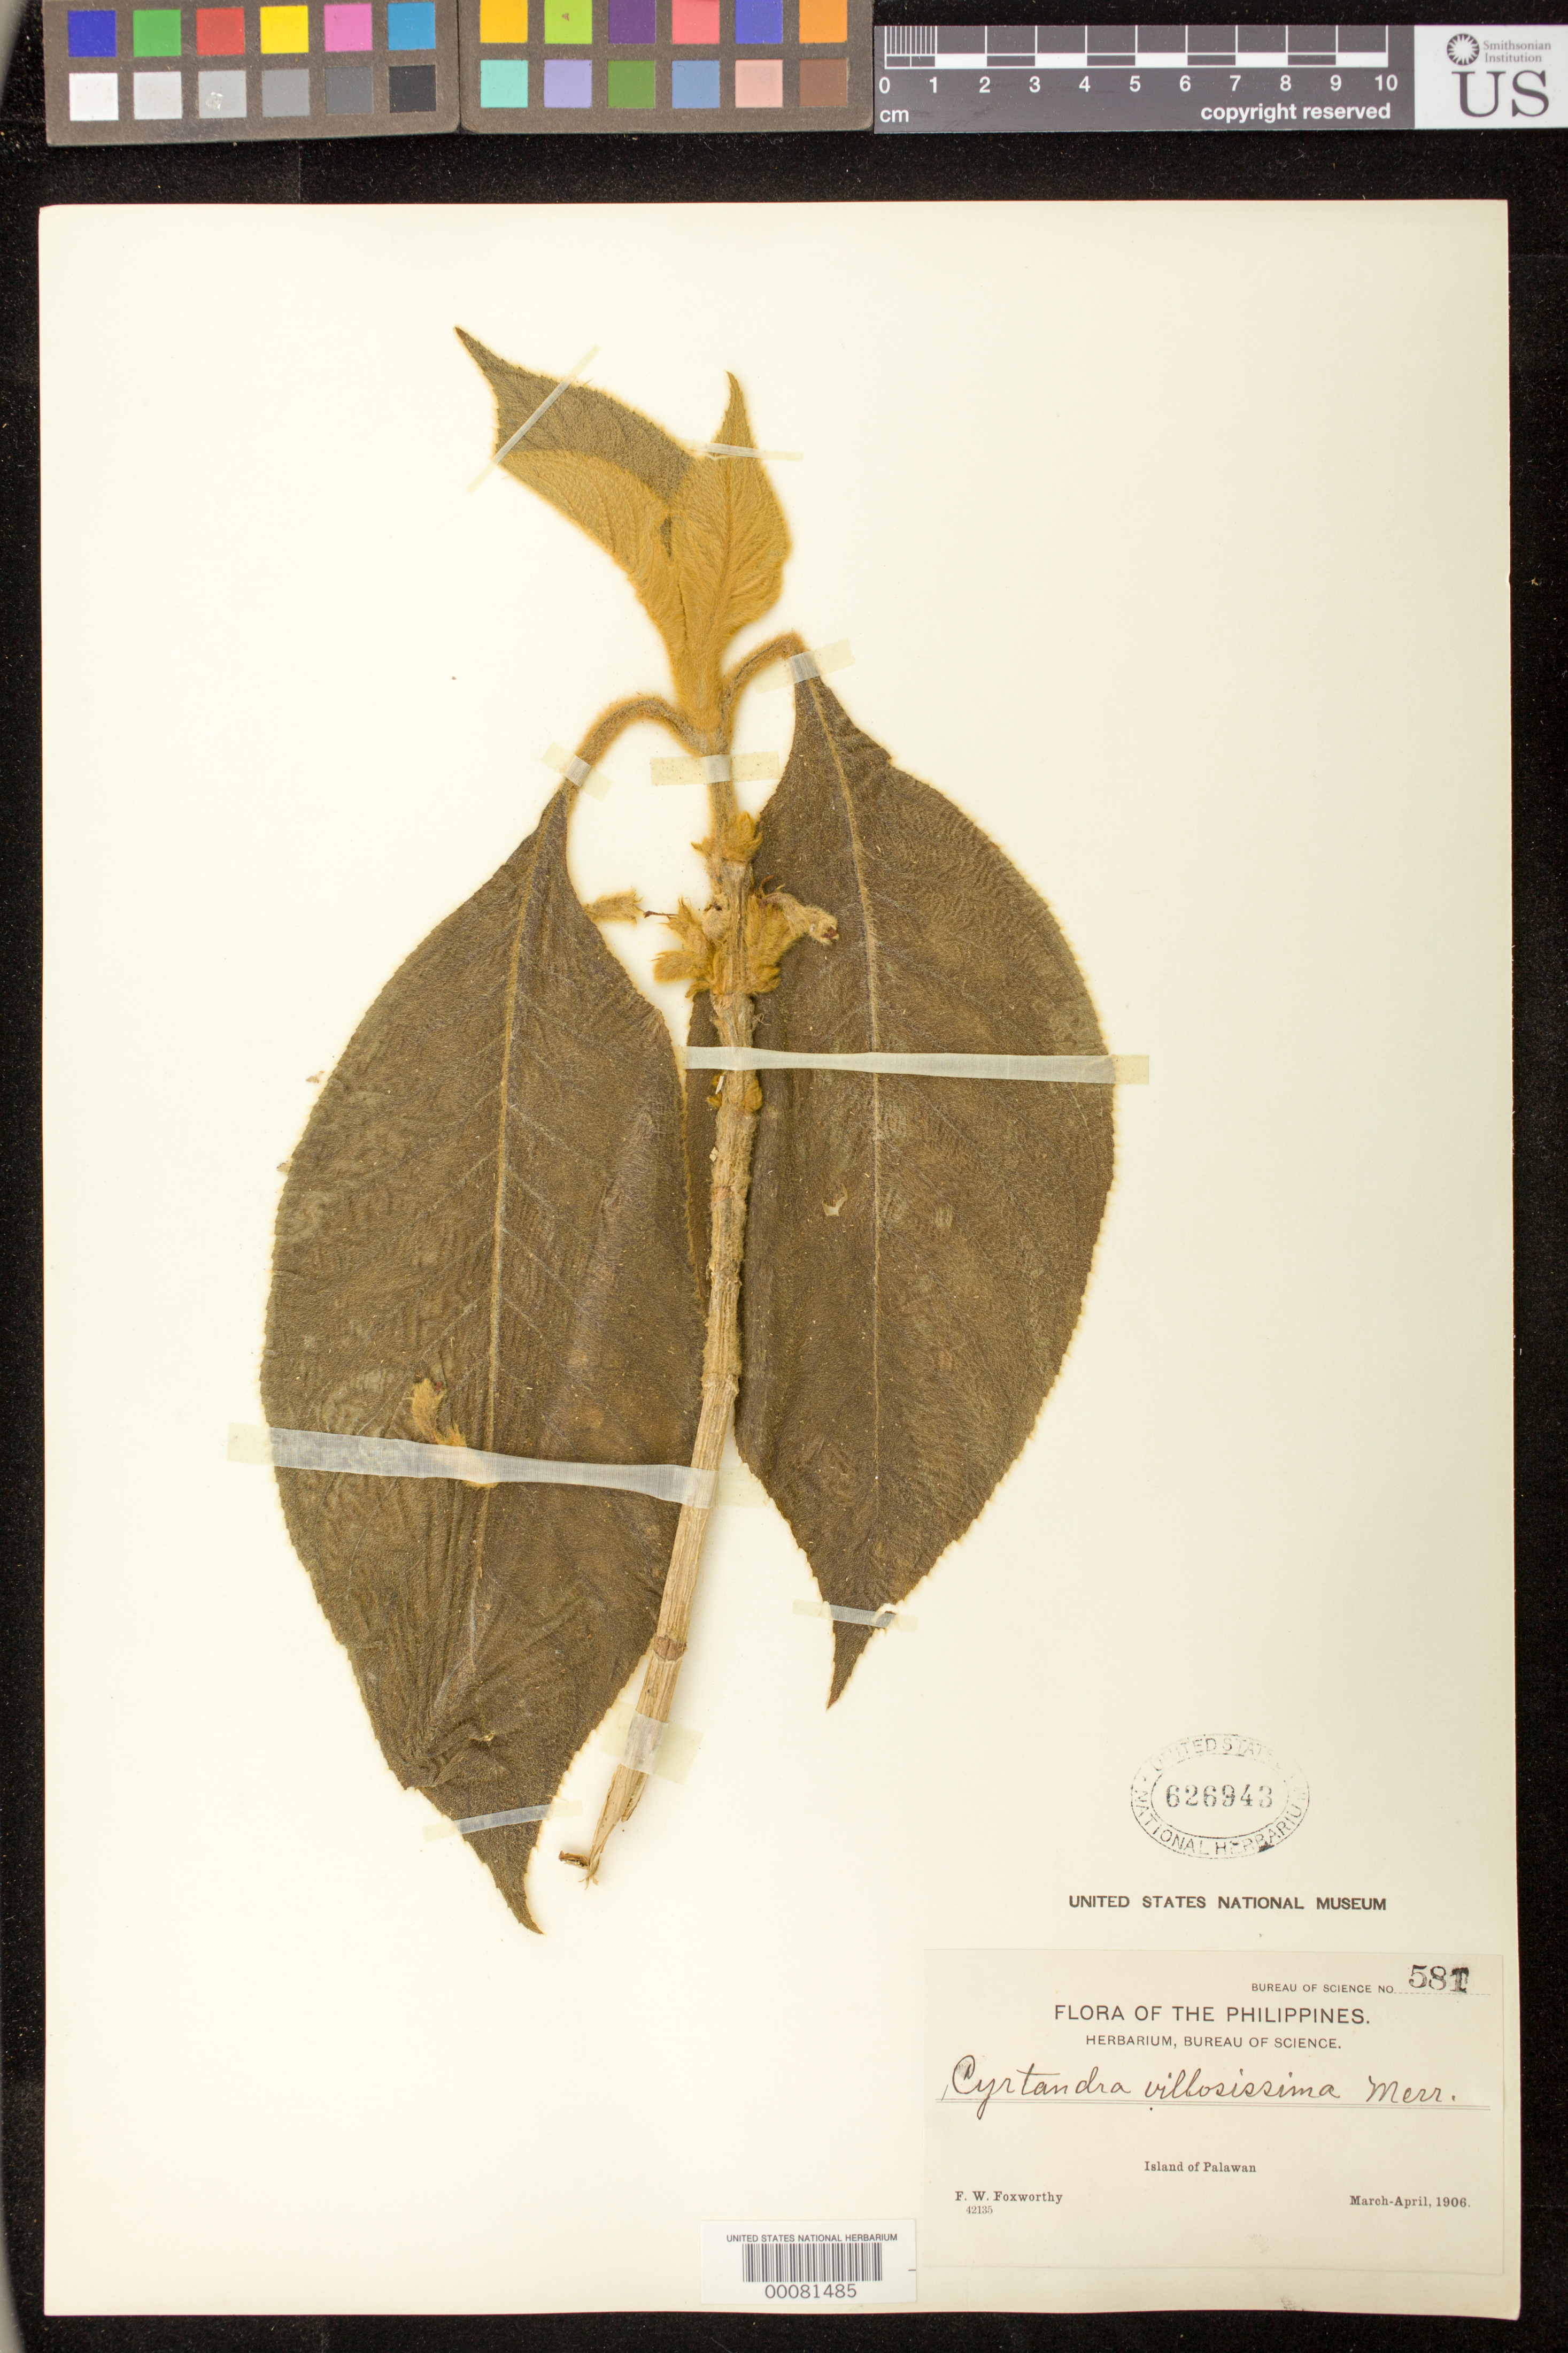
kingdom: Plantae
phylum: Tracheophyta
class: Magnoliopsida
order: Lamiales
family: Gesneriaceae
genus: Cyrtandra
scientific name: Cyrtandra villosissima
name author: Merr.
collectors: F. W. Foxworthy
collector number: Bur. Sci. 581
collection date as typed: Mar-Apr 1906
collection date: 1906-03/1906-04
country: Philippines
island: Palawan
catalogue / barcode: US 626943